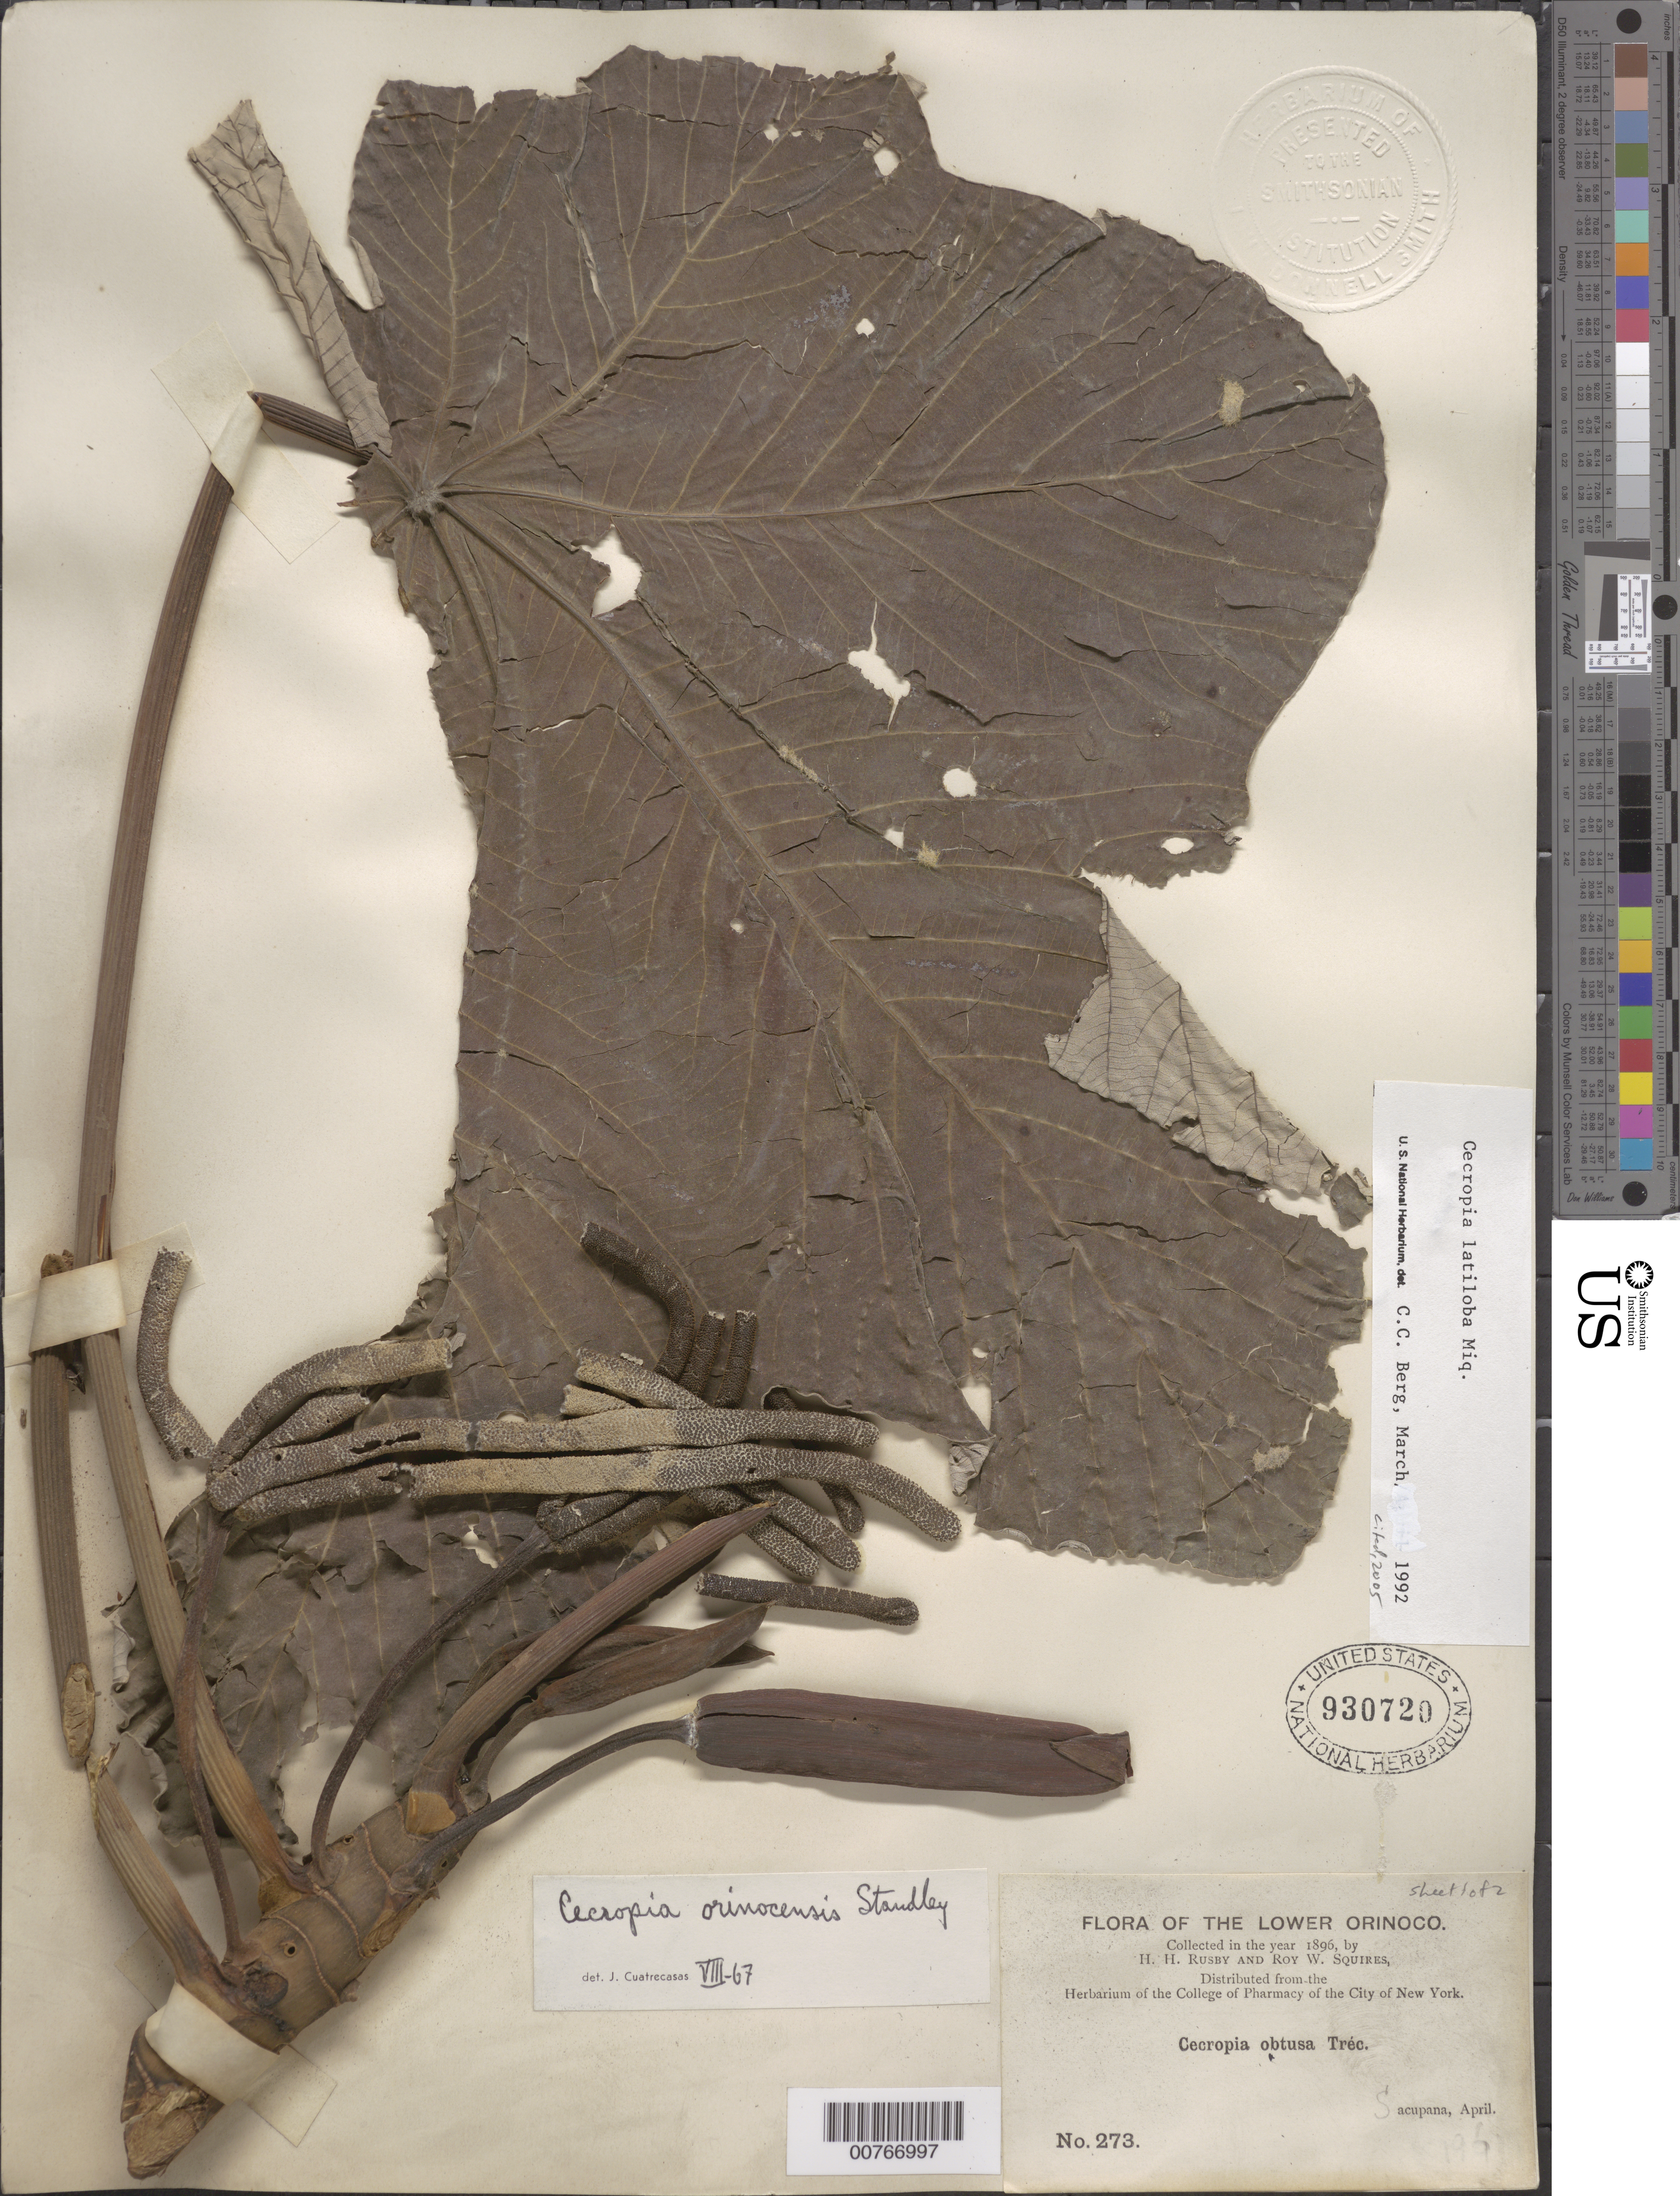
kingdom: Plantae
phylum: Tracheophyta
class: Magnoliopsida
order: Rosales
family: Urticaceae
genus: Cecropia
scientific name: Cecropia latiloba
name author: Miq.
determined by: Berg, C. C.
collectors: H. H. Rusby & R. Squires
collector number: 273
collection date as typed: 1896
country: Venezuela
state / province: Delta Amacuro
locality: Lower Orinoco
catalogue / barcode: US 930720